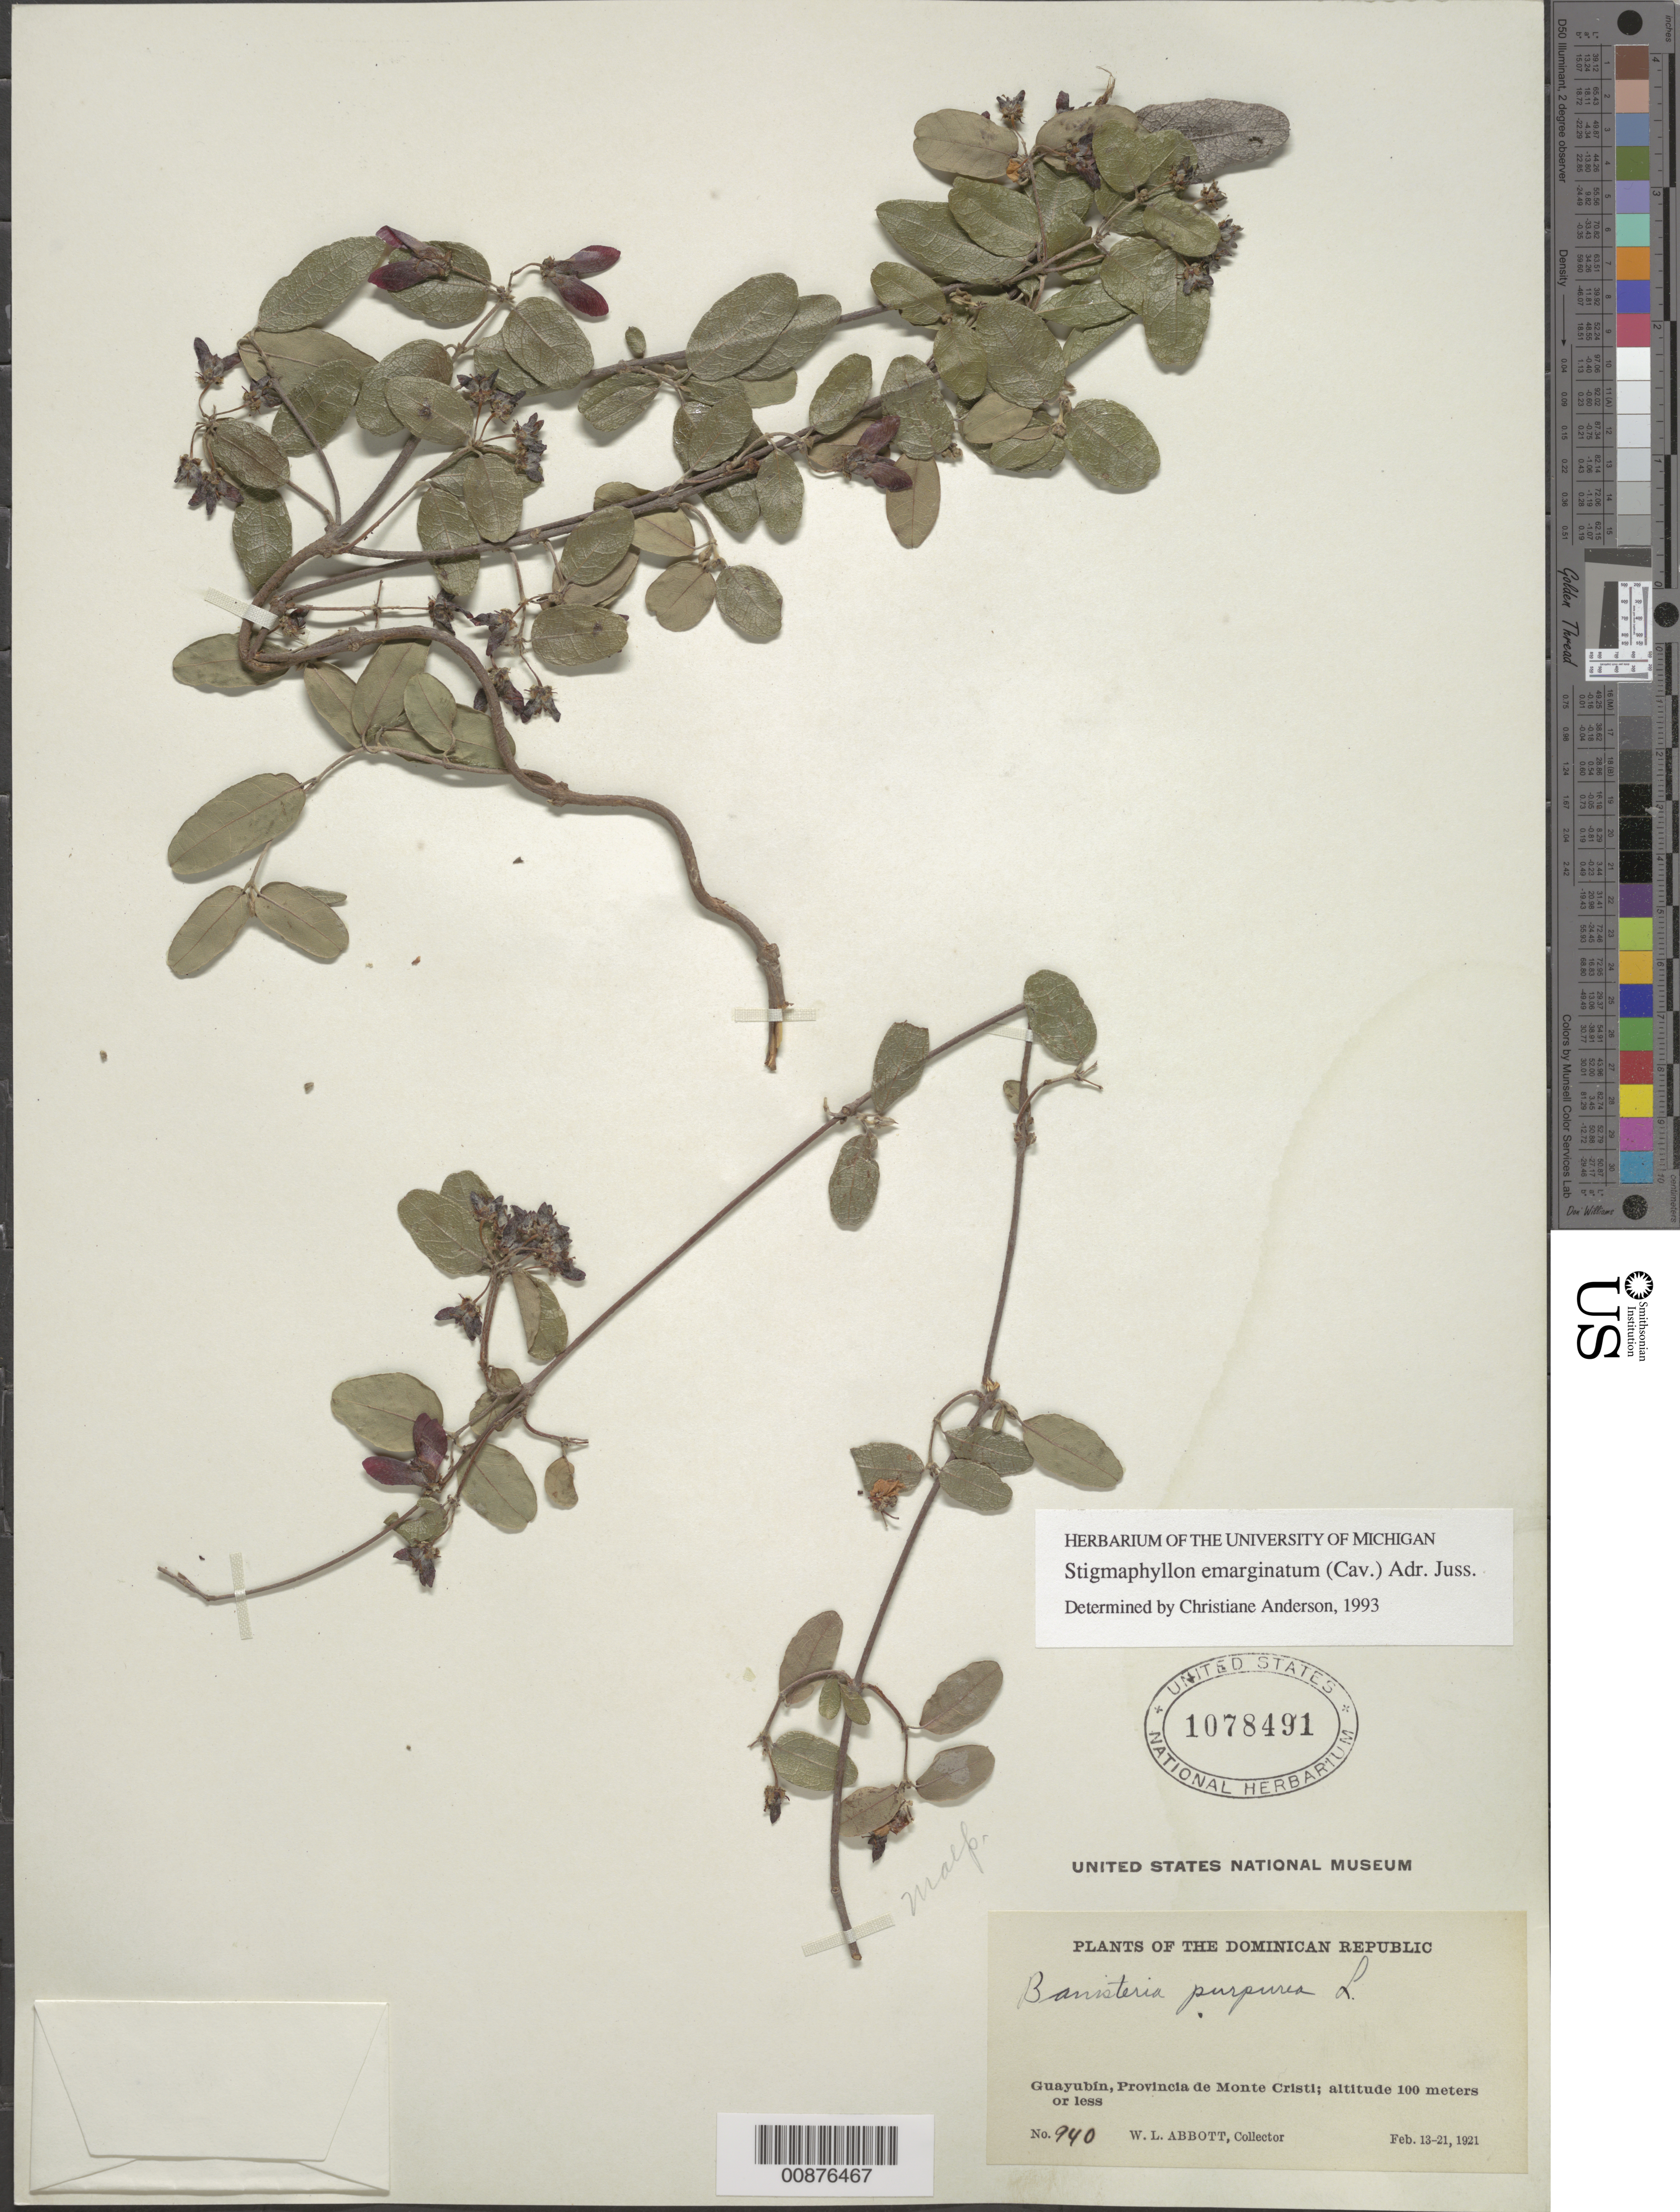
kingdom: Plantae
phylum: Tracheophyta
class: Magnoliopsida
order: Malpighiales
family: Malpighiaceae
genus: Stigmaphyllon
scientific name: Stigmaphyllon emarginatum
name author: (Cav.) A. Juss.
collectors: W. L. Abbott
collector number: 940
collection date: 1921-02-13/1921-02-21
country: Dominican Republic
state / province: Monte Cristi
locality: Guayubín.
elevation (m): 100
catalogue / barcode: US 1078491